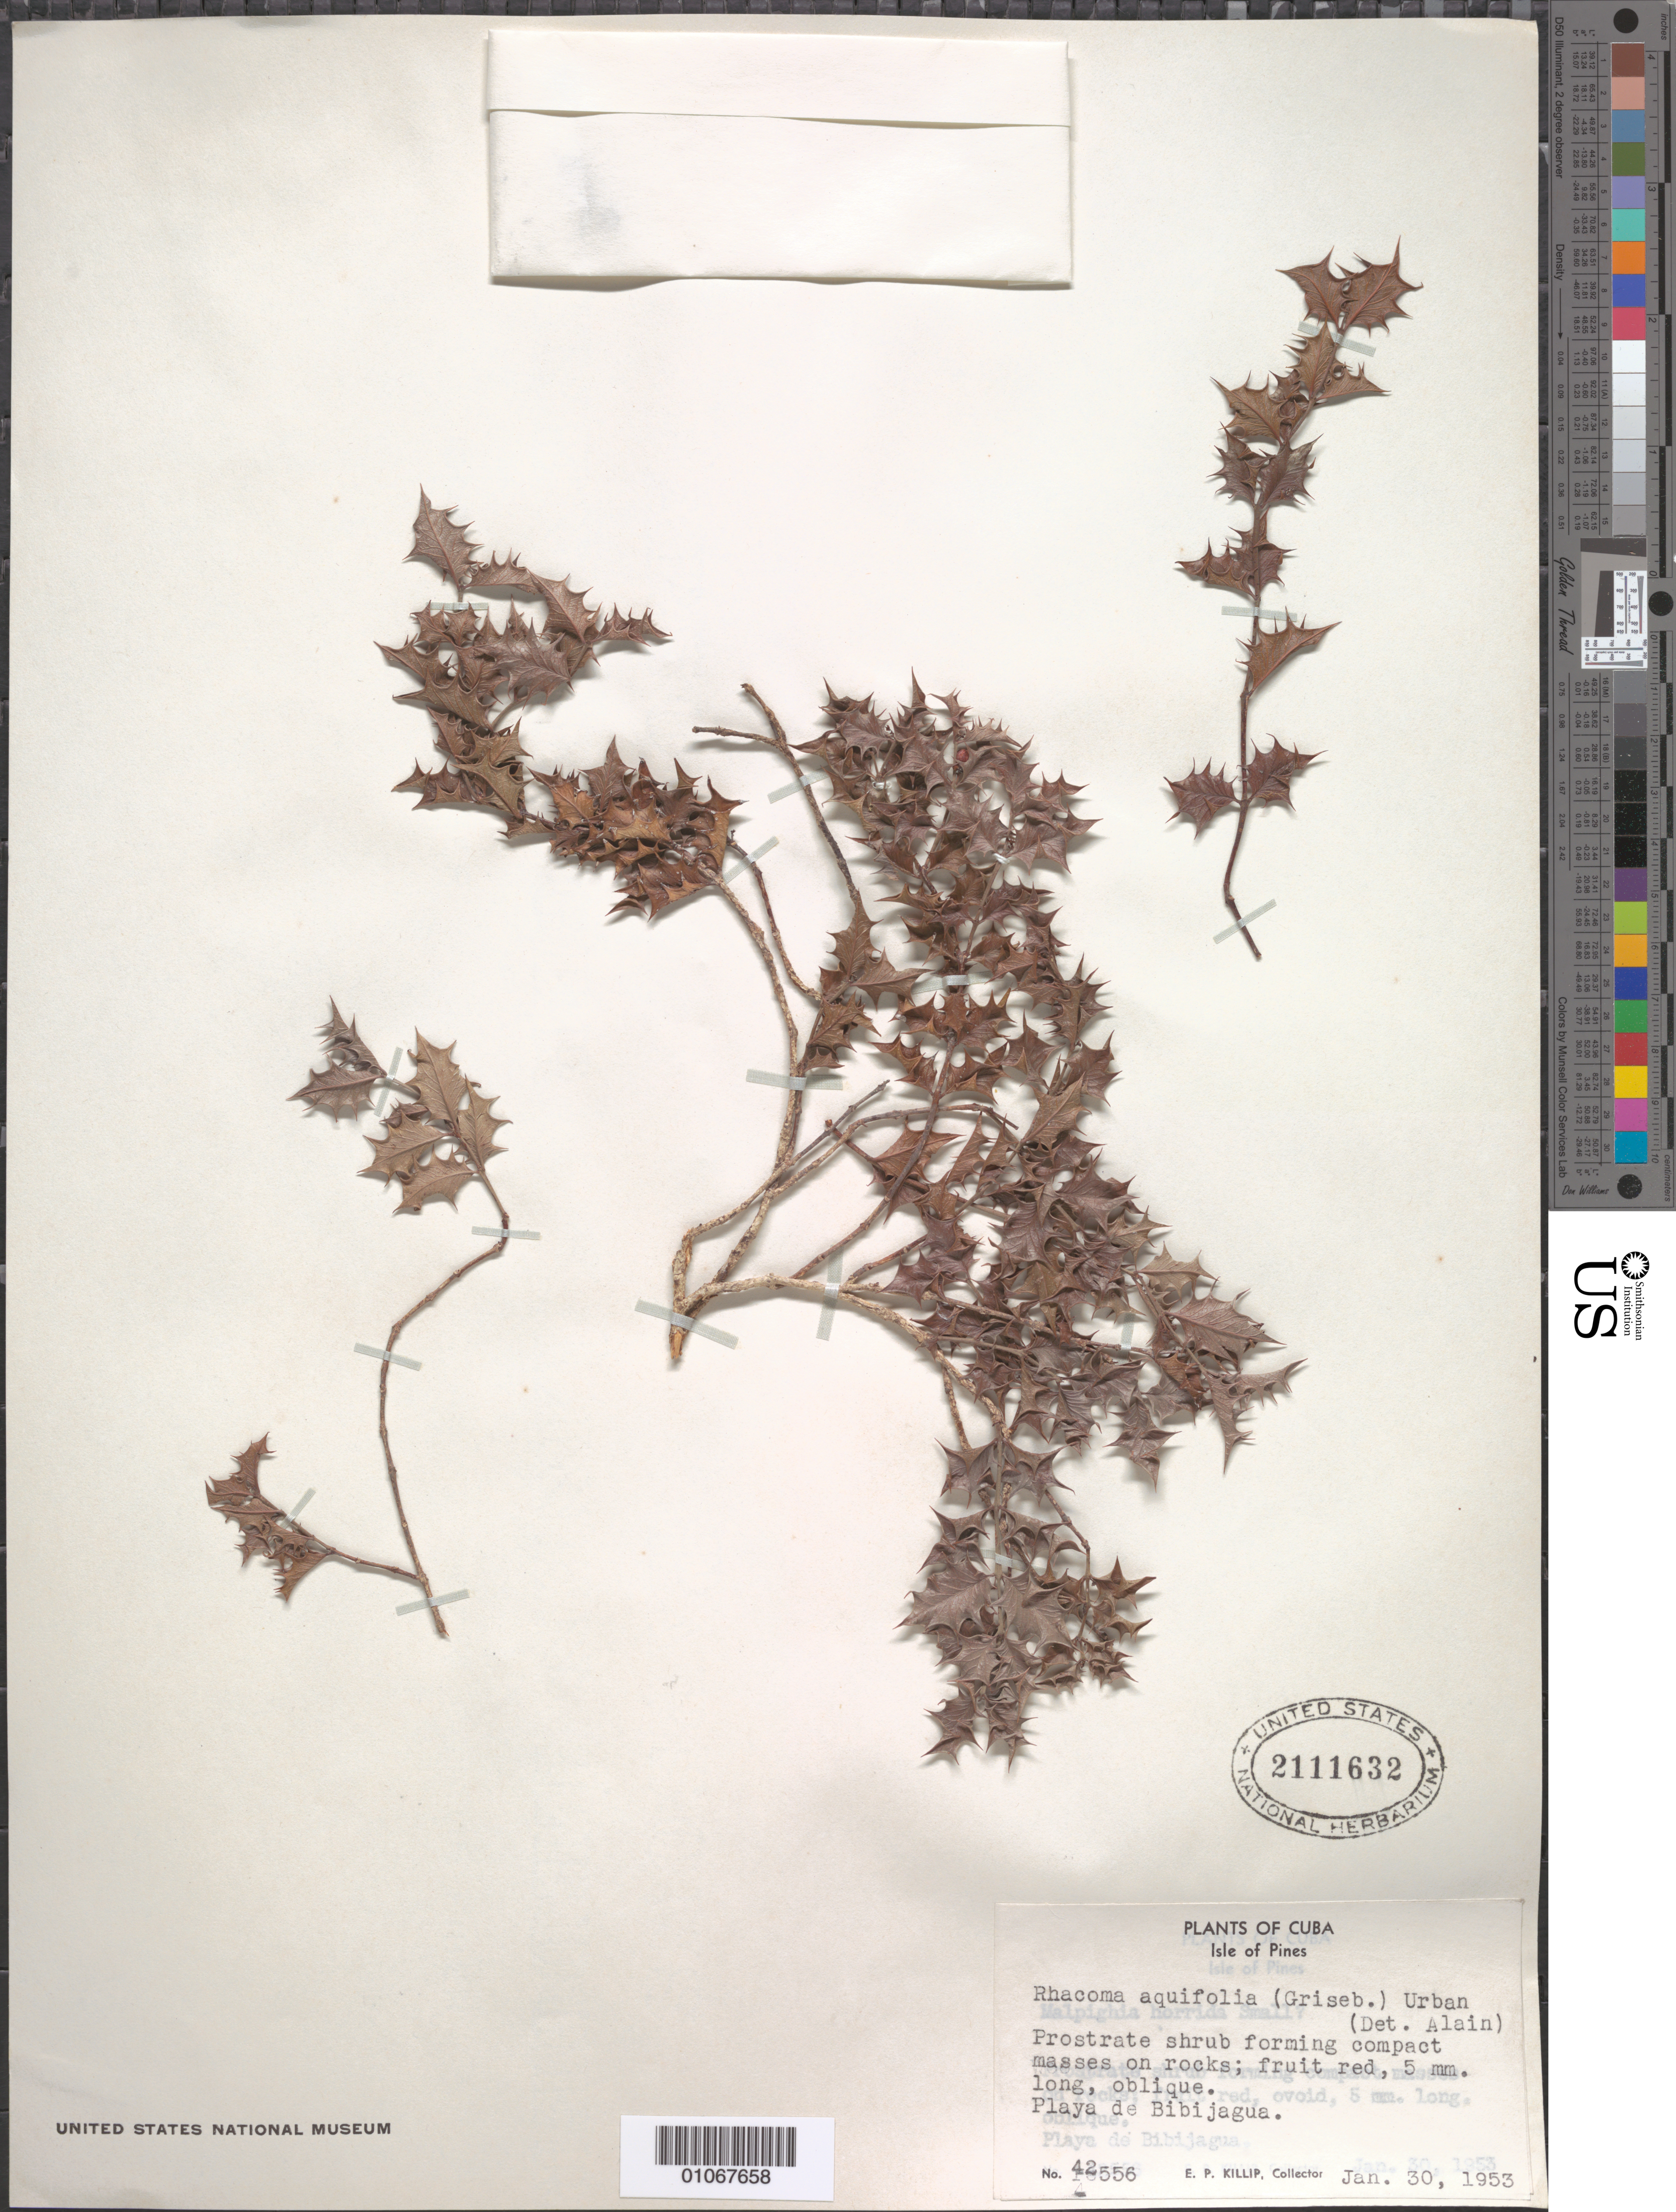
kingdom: Plantae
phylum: Tracheophyta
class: Magnoliopsida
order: Celastrales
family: Celastraceae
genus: Crossopetalum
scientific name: Crossopetalum aquifolium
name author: (Griseb.) Hitchc.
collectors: E. P. Killip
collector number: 42556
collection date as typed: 30 Jan 1953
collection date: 1953-01-30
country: Cuba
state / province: Isla de La Juventud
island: Isla de la Juventud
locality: Playa de Bibijagua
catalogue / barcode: US 2111632